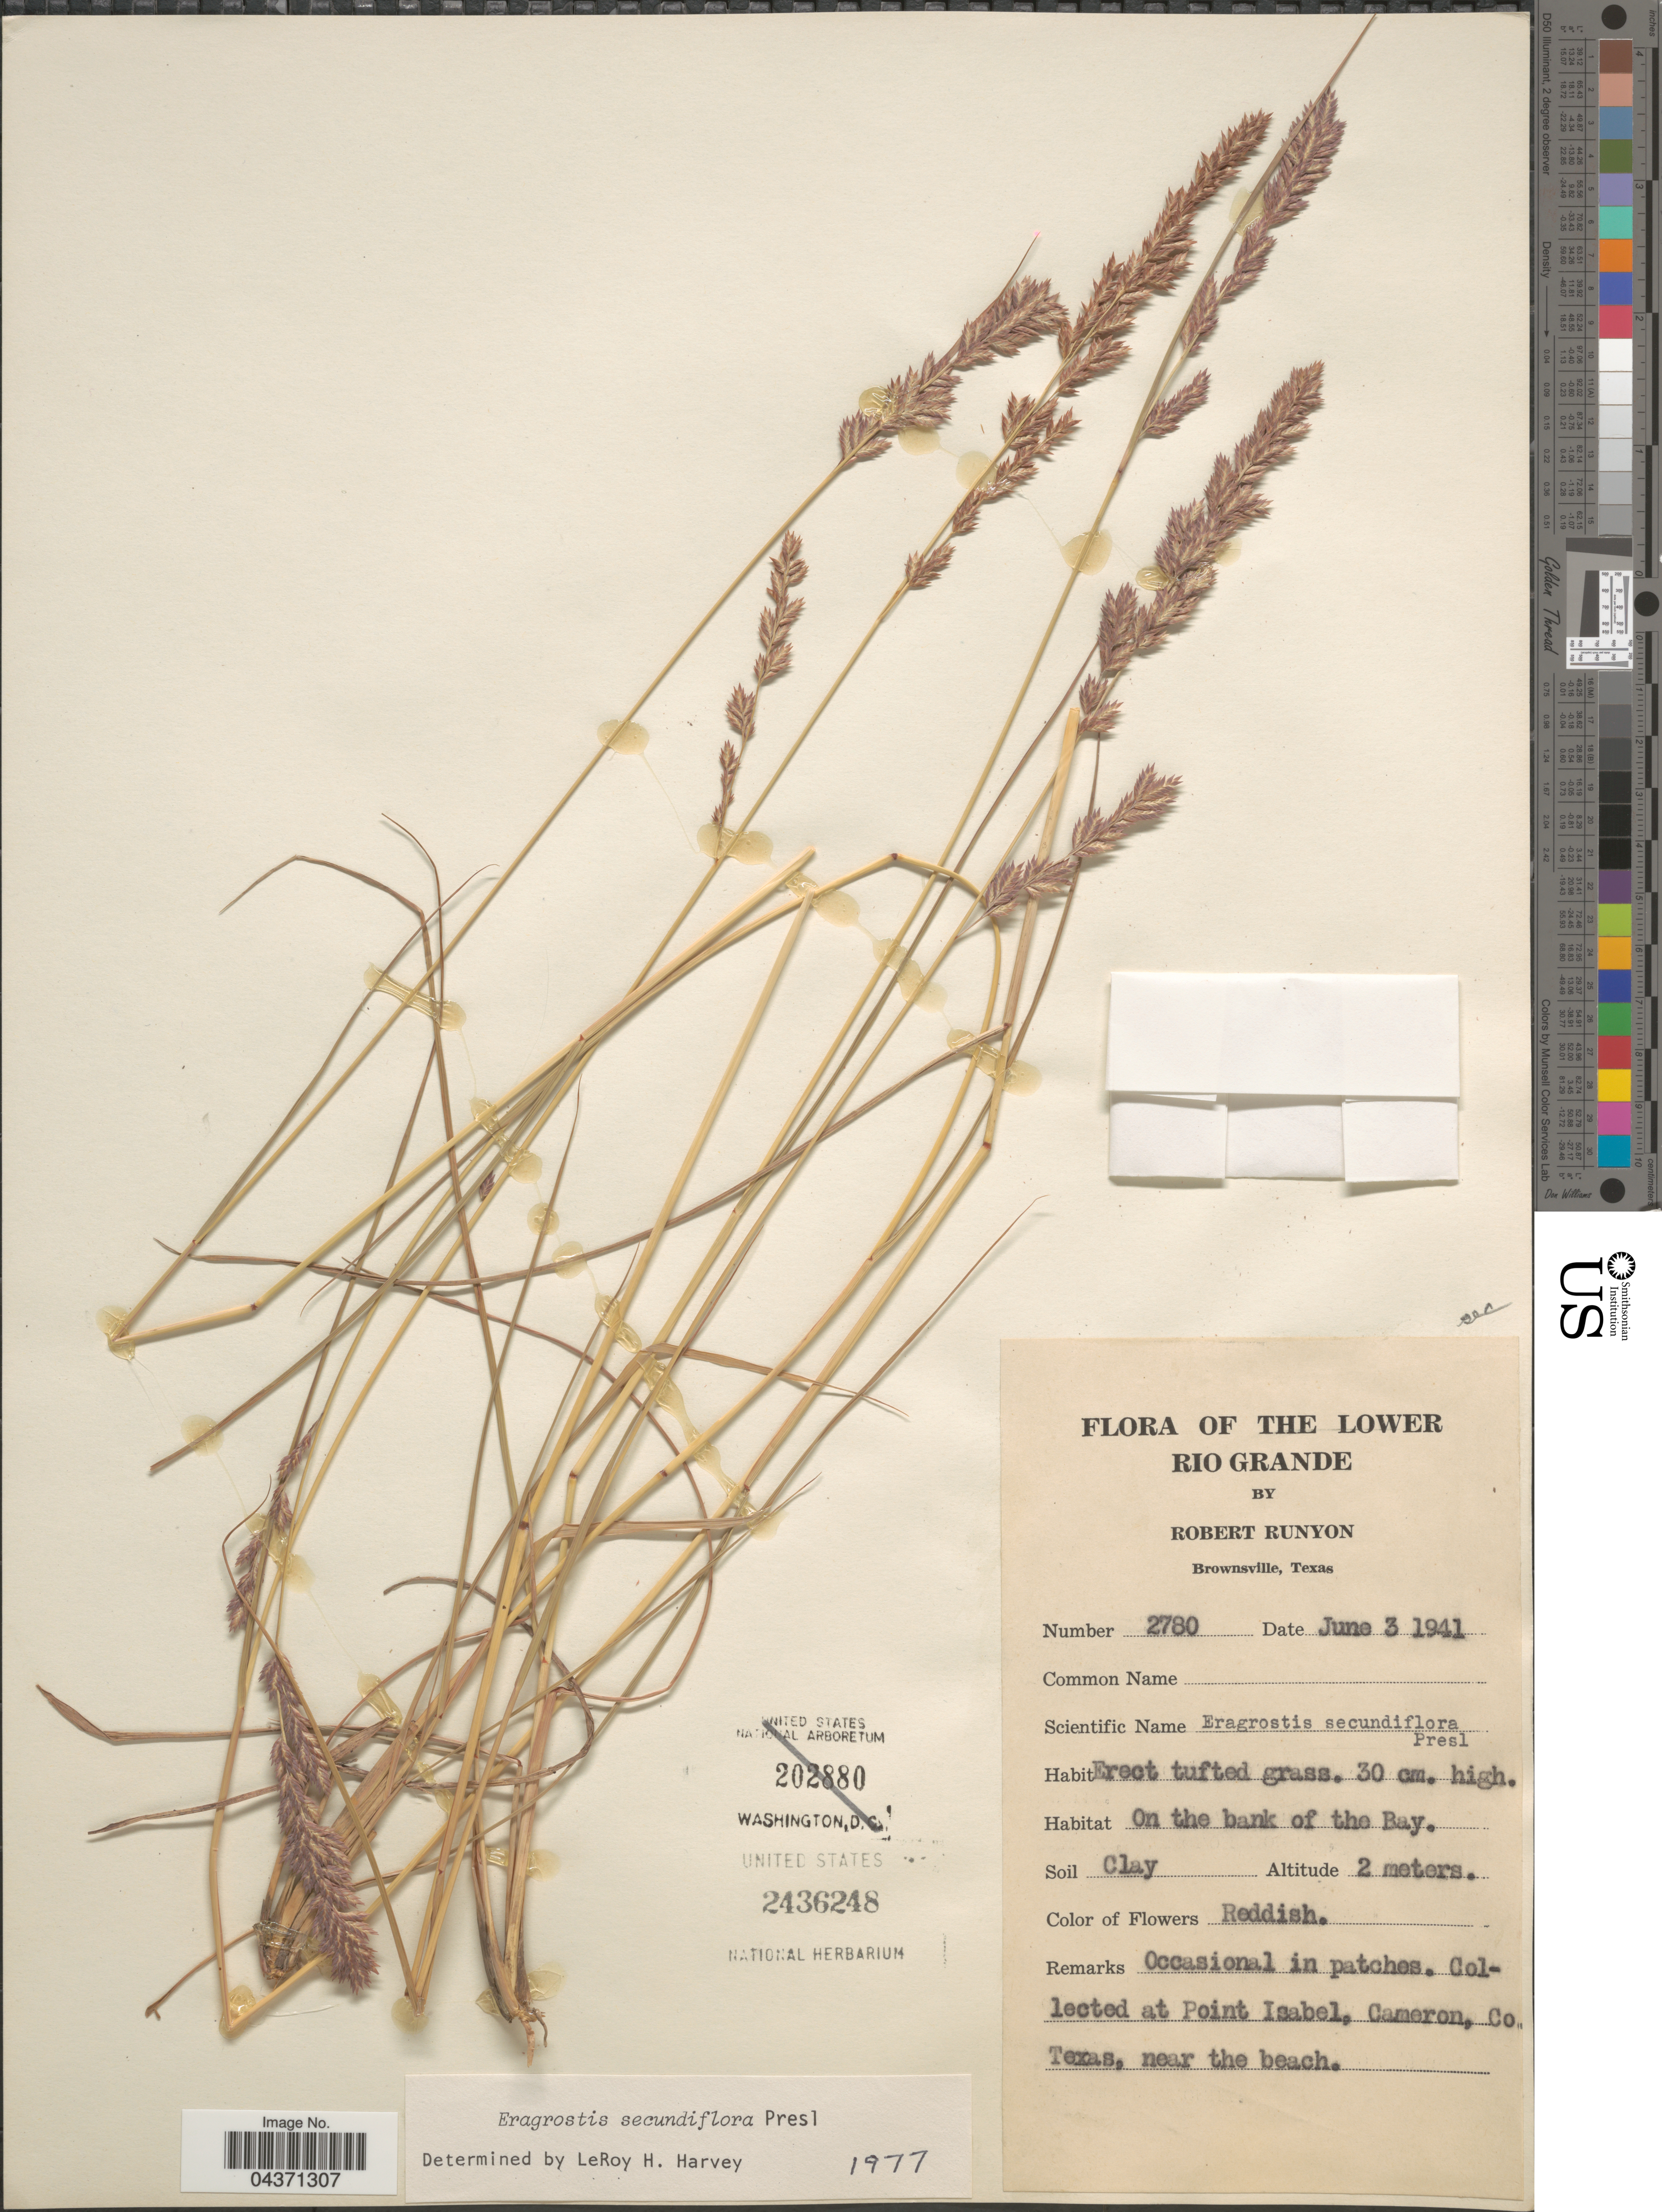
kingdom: Plantae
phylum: Tracheophyta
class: Liliopsida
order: Poales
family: Poaceae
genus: Eragrostis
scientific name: Eragrostis secundiflora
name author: J. Presl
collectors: R. Runyon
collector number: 2780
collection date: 1941-06-03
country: United States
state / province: Texas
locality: The Lower Rio Grande. At Point Isabel, Cameron, Co.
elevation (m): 2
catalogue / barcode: US 2436248